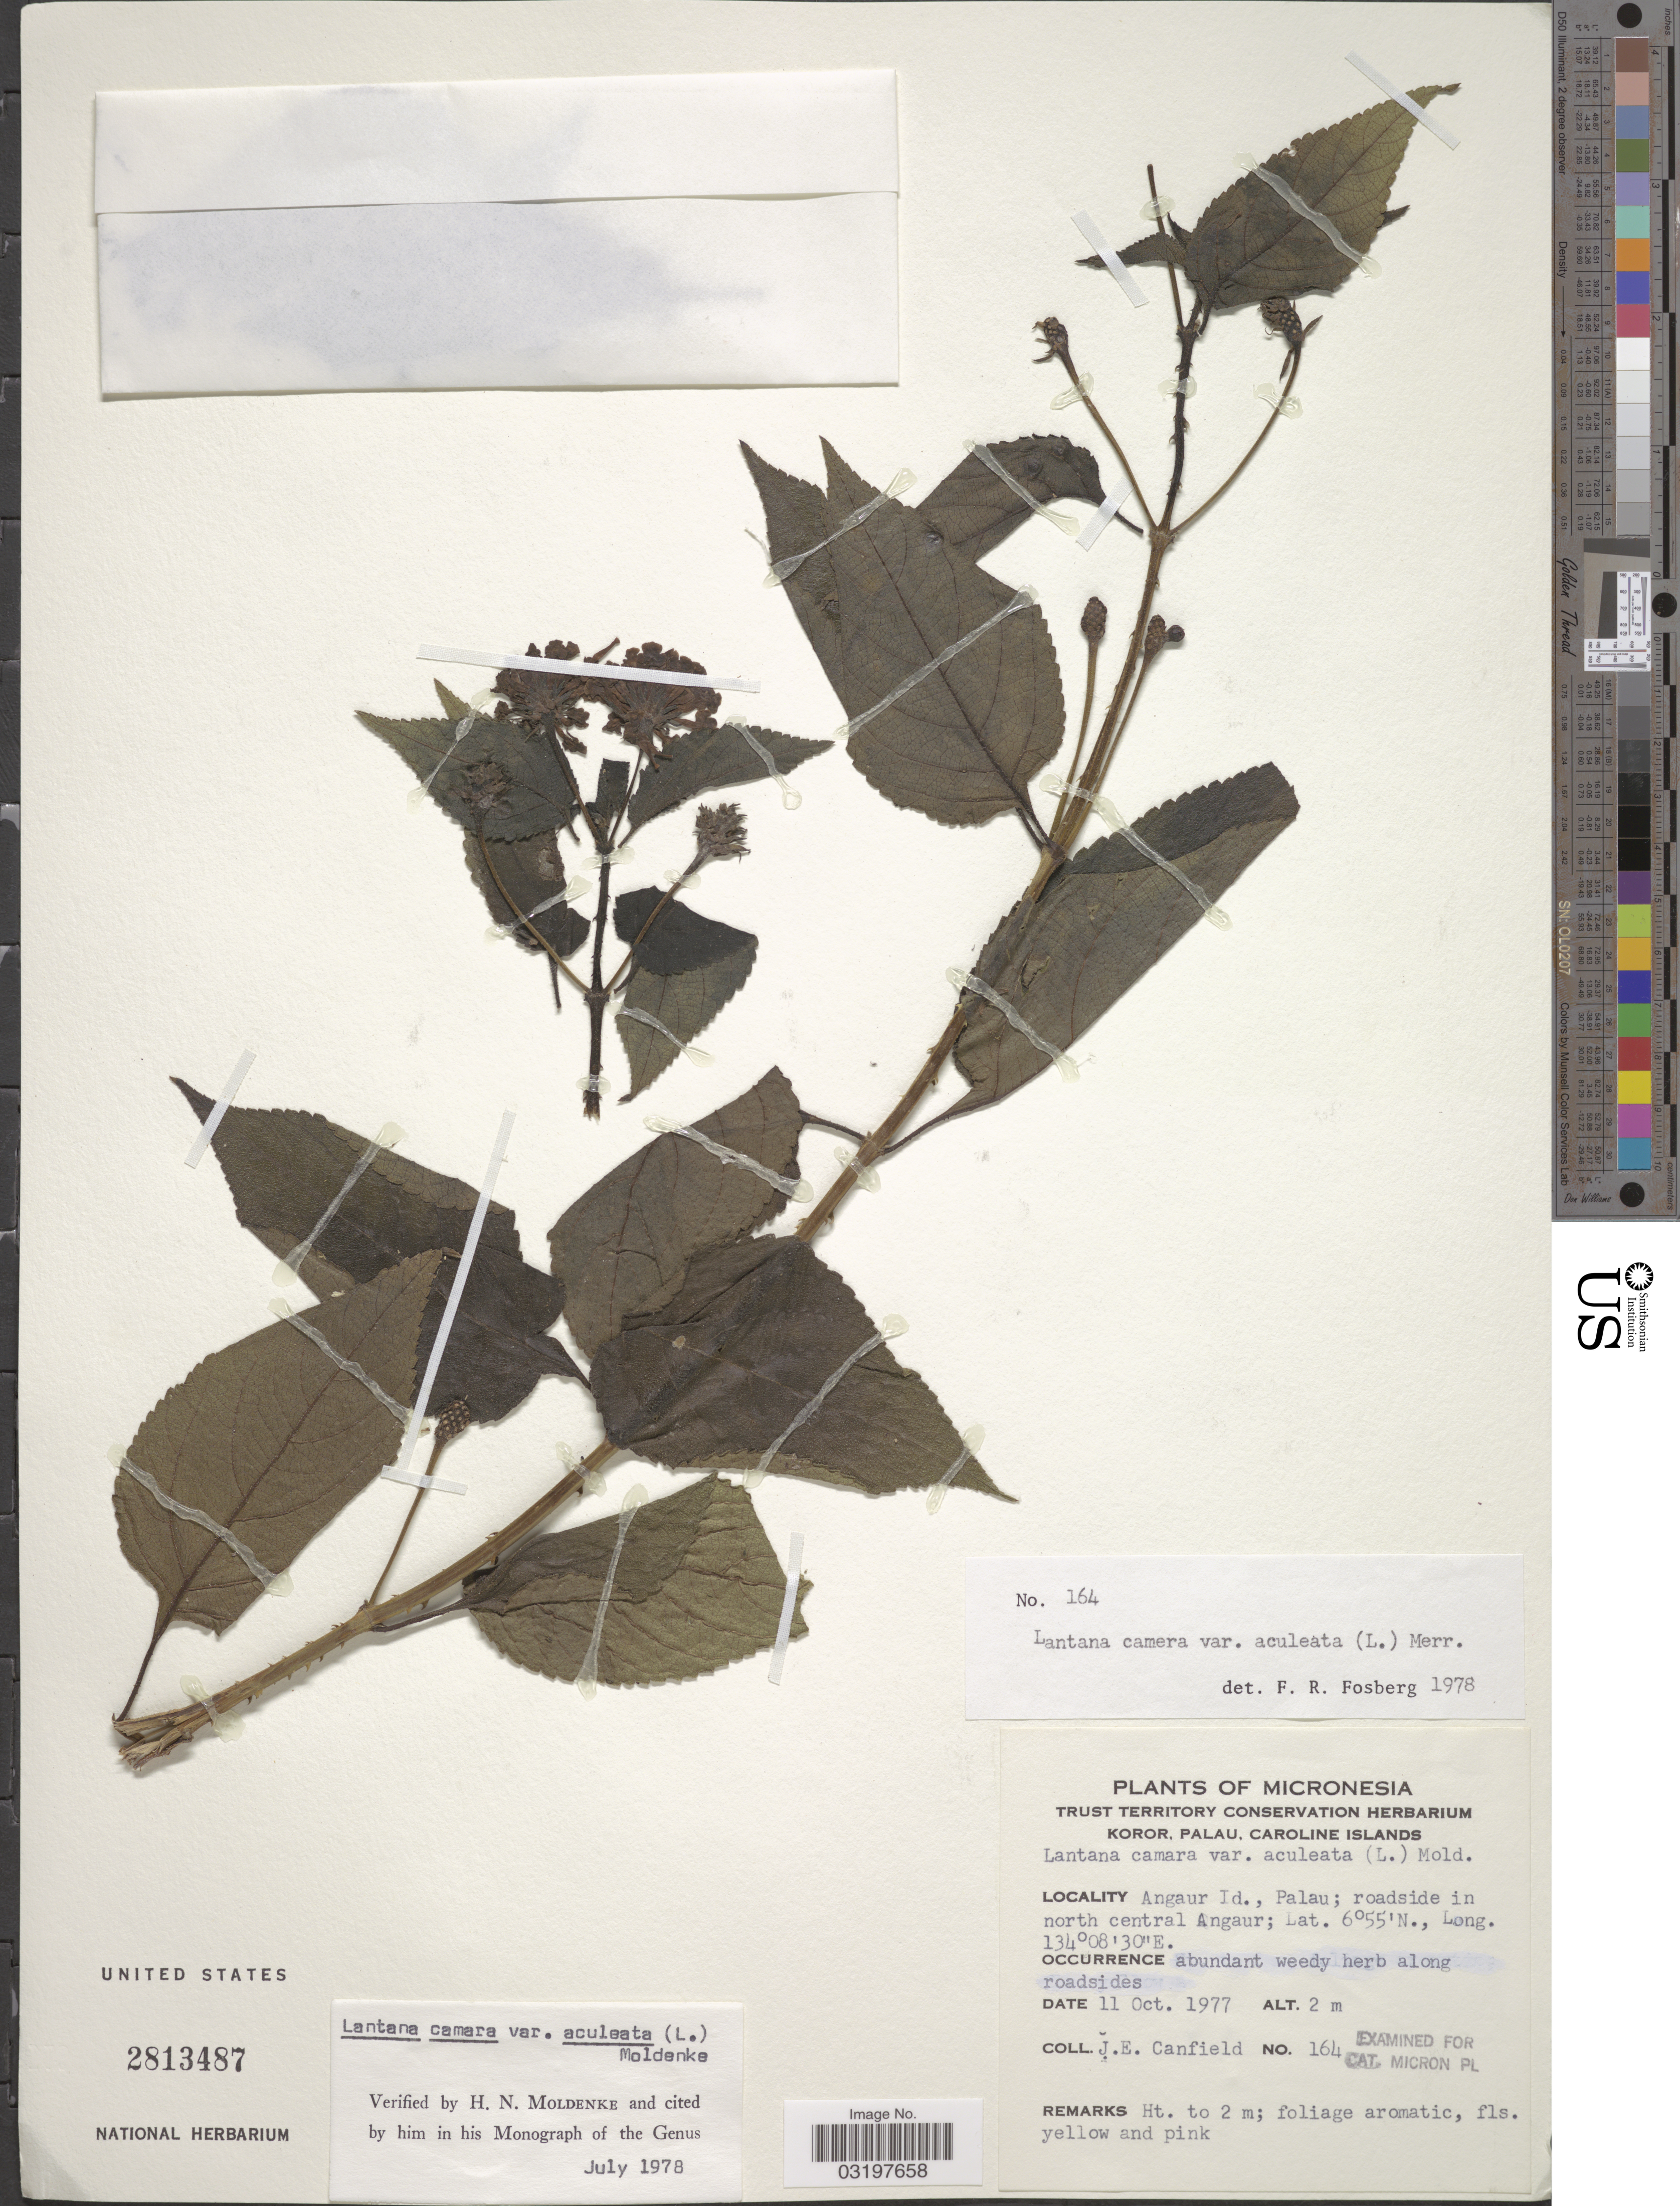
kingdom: Plantae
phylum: Tracheophyta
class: Magnoliopsida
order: Lamiales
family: Verbenaceae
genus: Lantana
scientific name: Lantana camara var. aculeata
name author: (L.) Moldenke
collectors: J. E. Canfield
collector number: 164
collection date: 1977-10-11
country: Palau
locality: Micronesia. Angaur Id., Palau; roadside in north central Angaur.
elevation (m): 2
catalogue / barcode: US 2813487